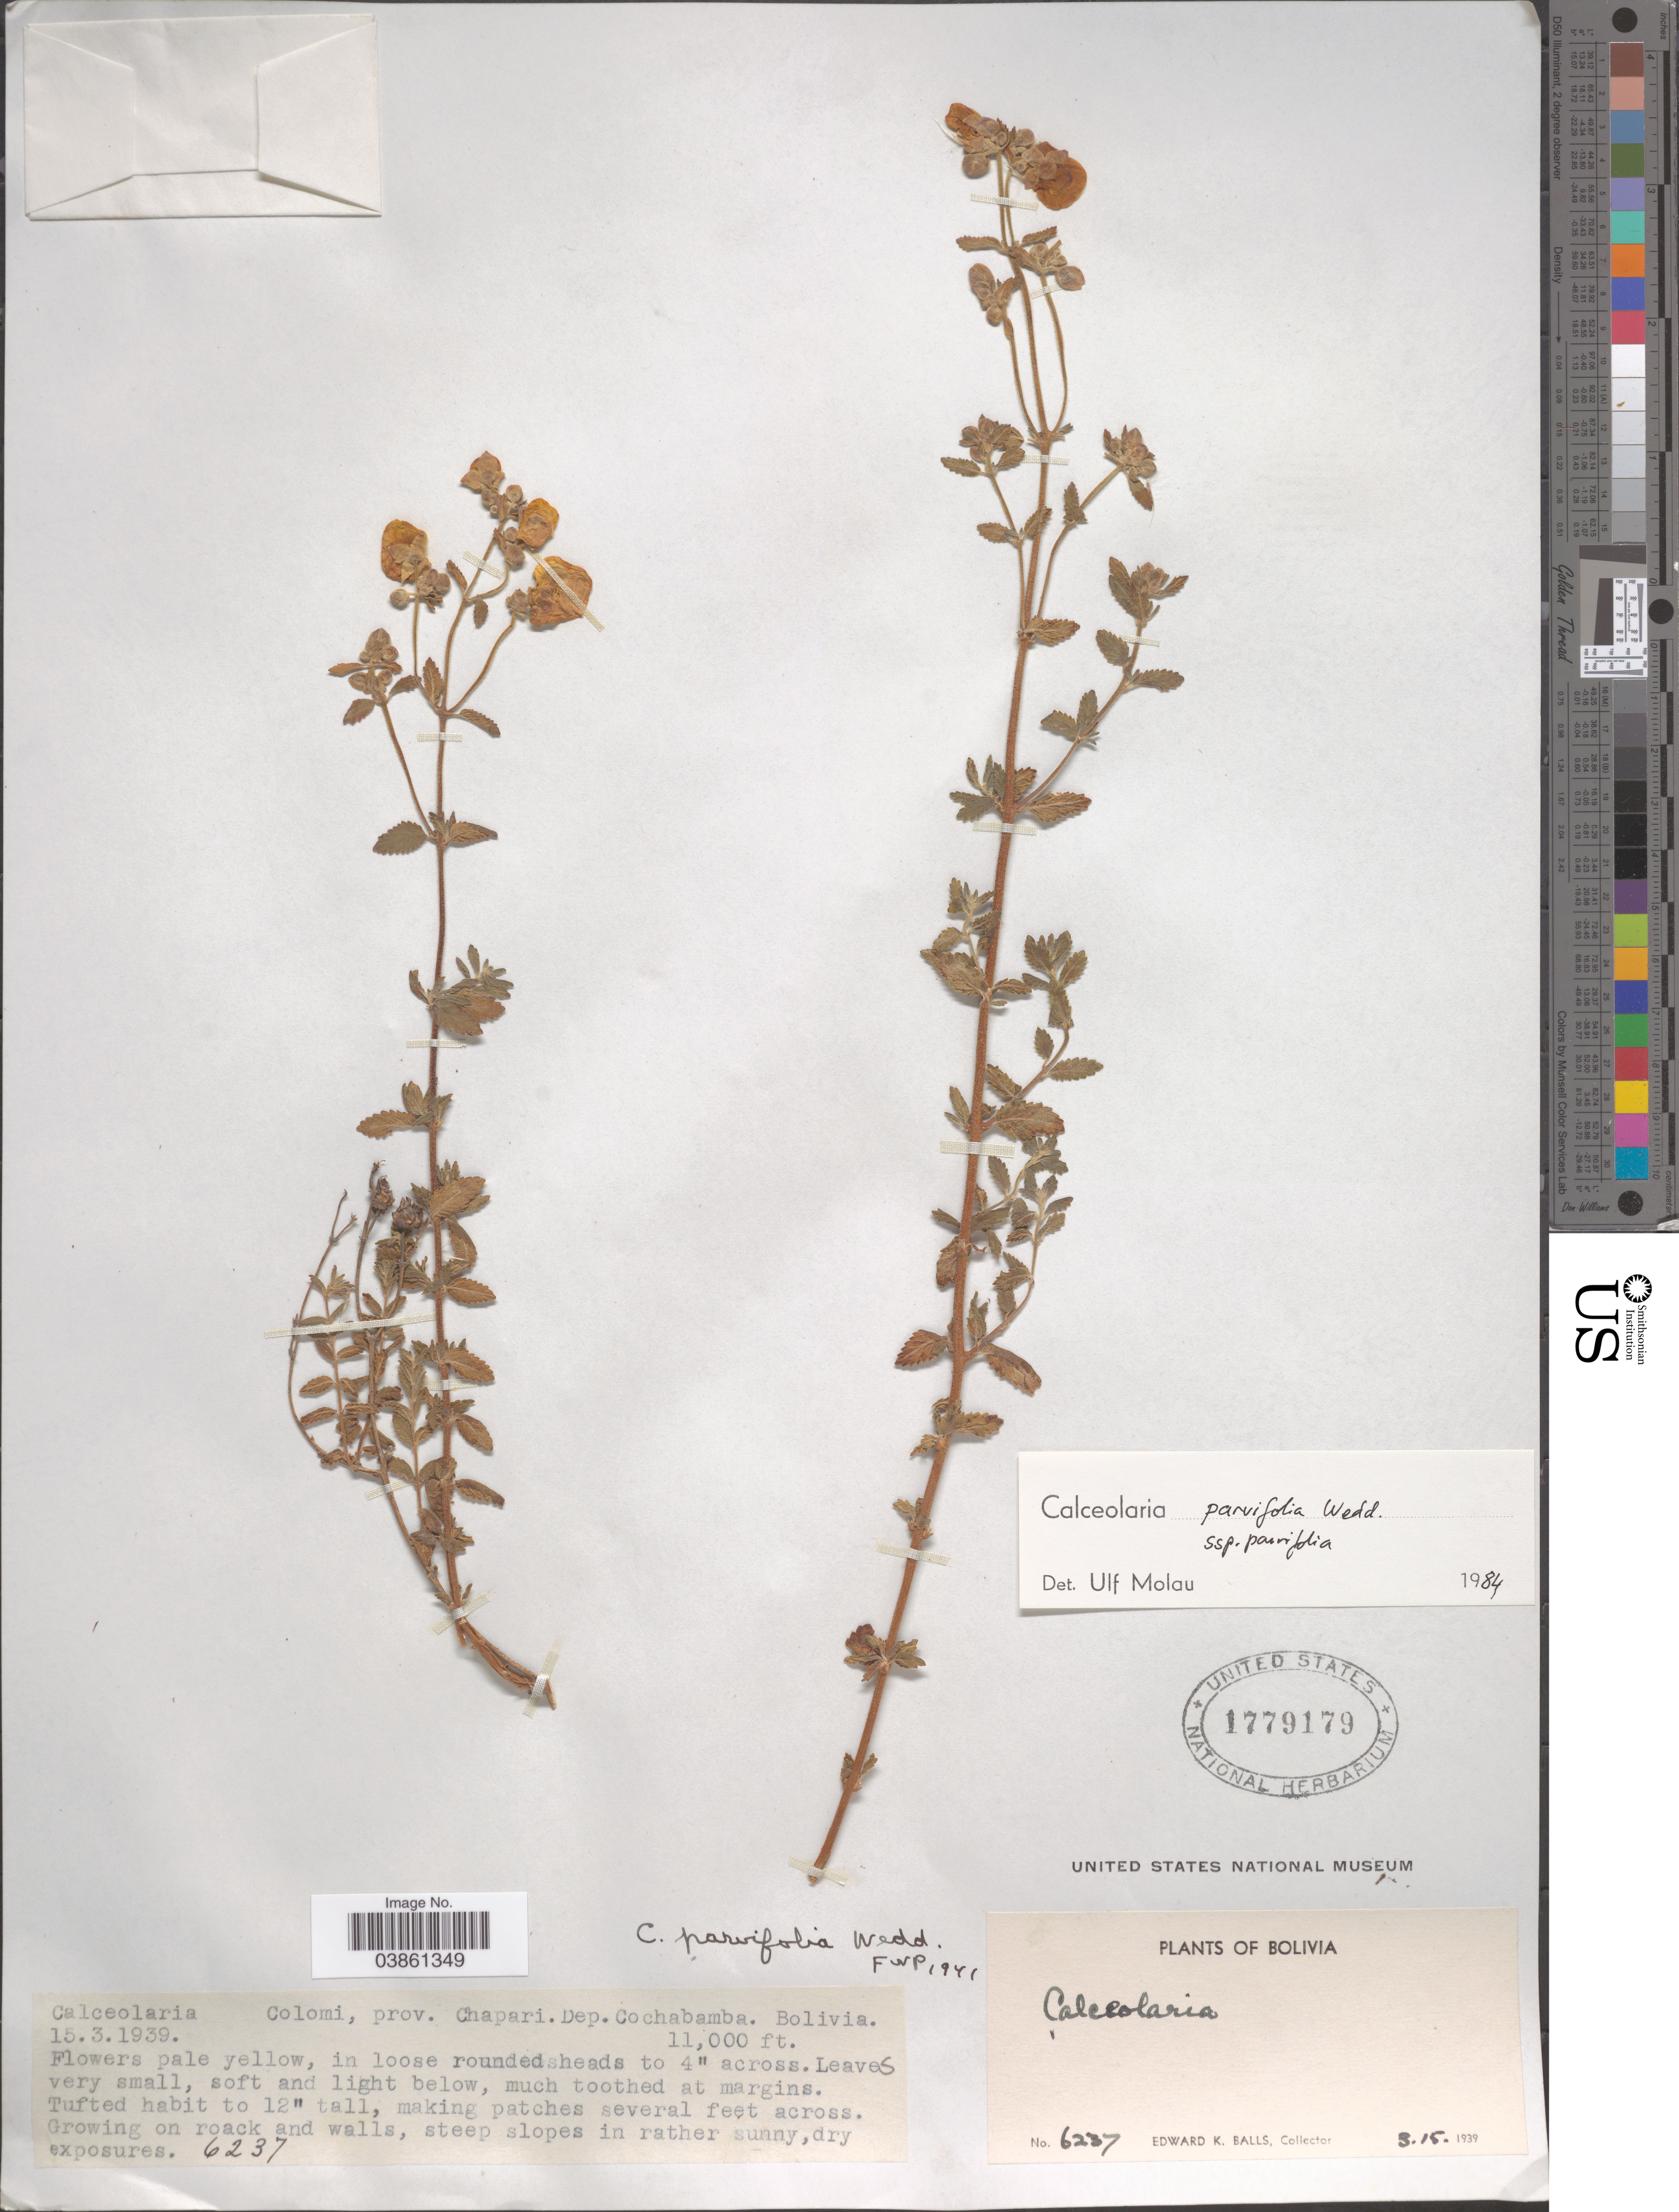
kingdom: Plantae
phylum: Tracheophyta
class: Magnoliopsida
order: Lamiales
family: Calceolariaceae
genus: Calceolaria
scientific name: Calceolaria parvifolia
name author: Wedd.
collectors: E. K. Balls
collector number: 6237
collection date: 1939-05-15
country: Bolivia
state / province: Cochabamba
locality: Colomi, prov. Chapari. Dep. Cochabamba.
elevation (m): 3353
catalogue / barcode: US 1779179